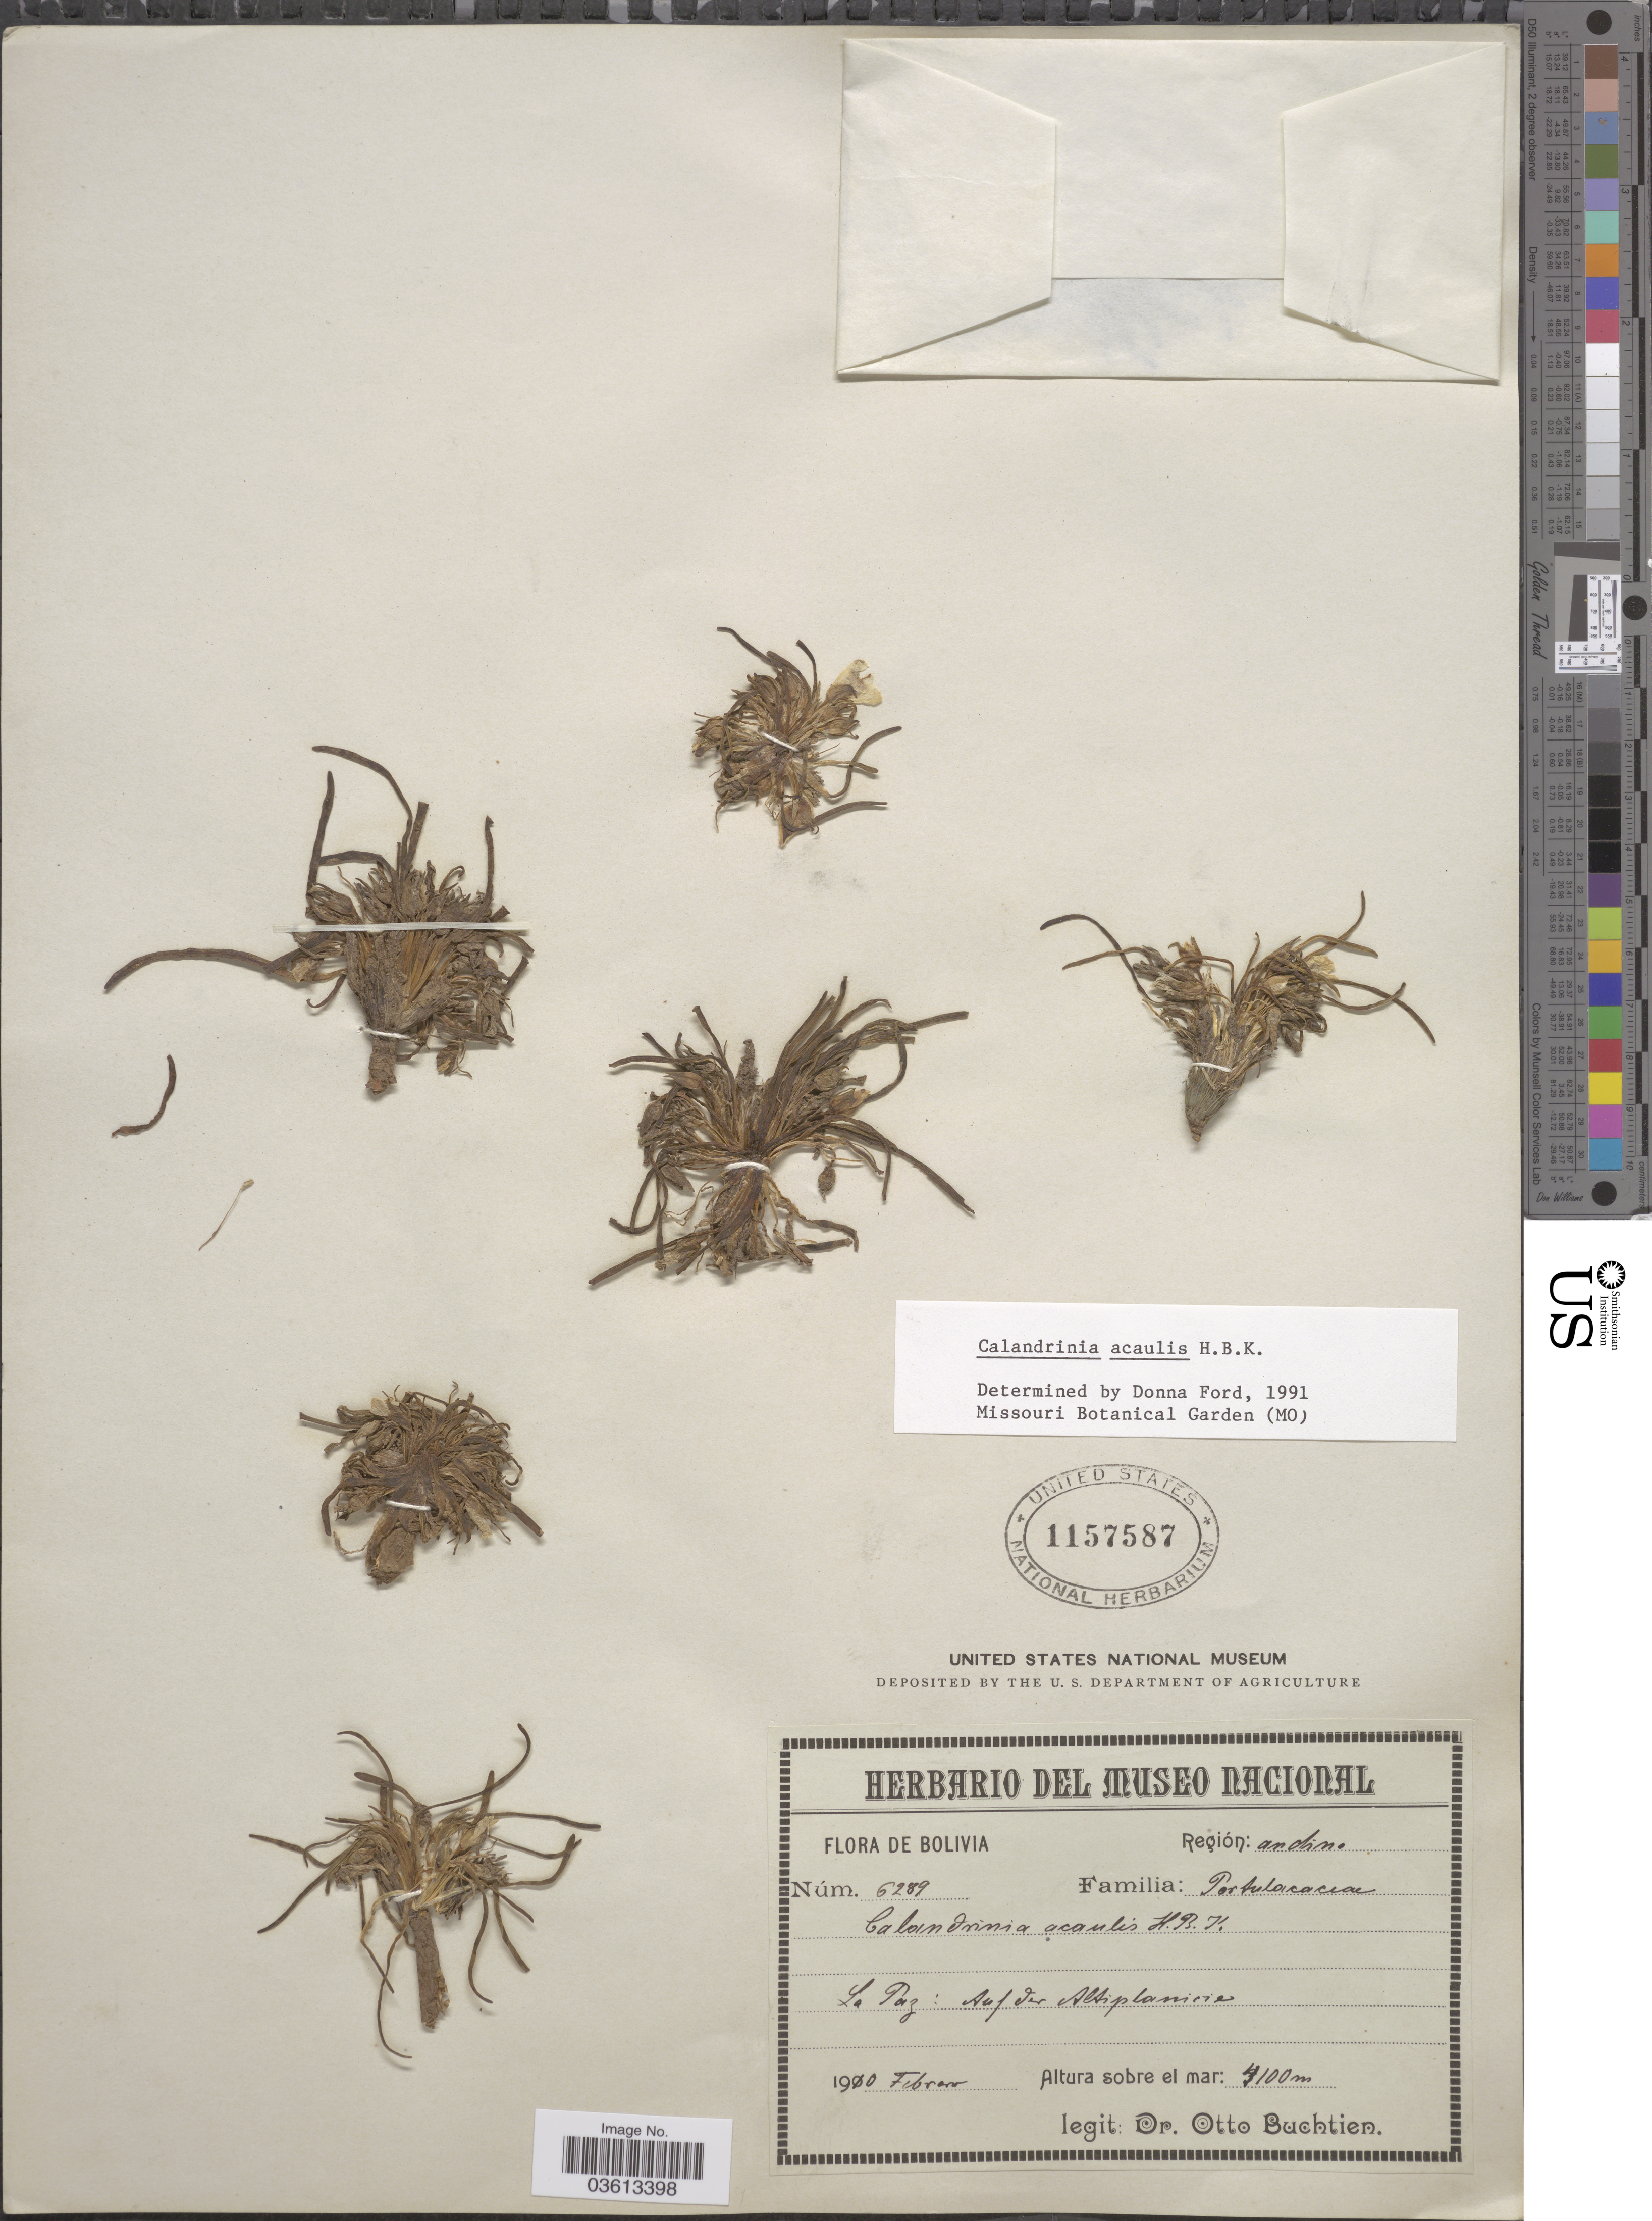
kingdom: Plantae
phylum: Tracheophyta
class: Magnoliopsida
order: Caryophyllales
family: Montiaceae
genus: Calandrinia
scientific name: Calandrinia acaulis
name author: Kunth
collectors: O. Buchtien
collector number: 6289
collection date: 1910-02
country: Bolivia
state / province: La Paz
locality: Región: andine. Auf der Altiplanicie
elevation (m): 4100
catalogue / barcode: US 1157587